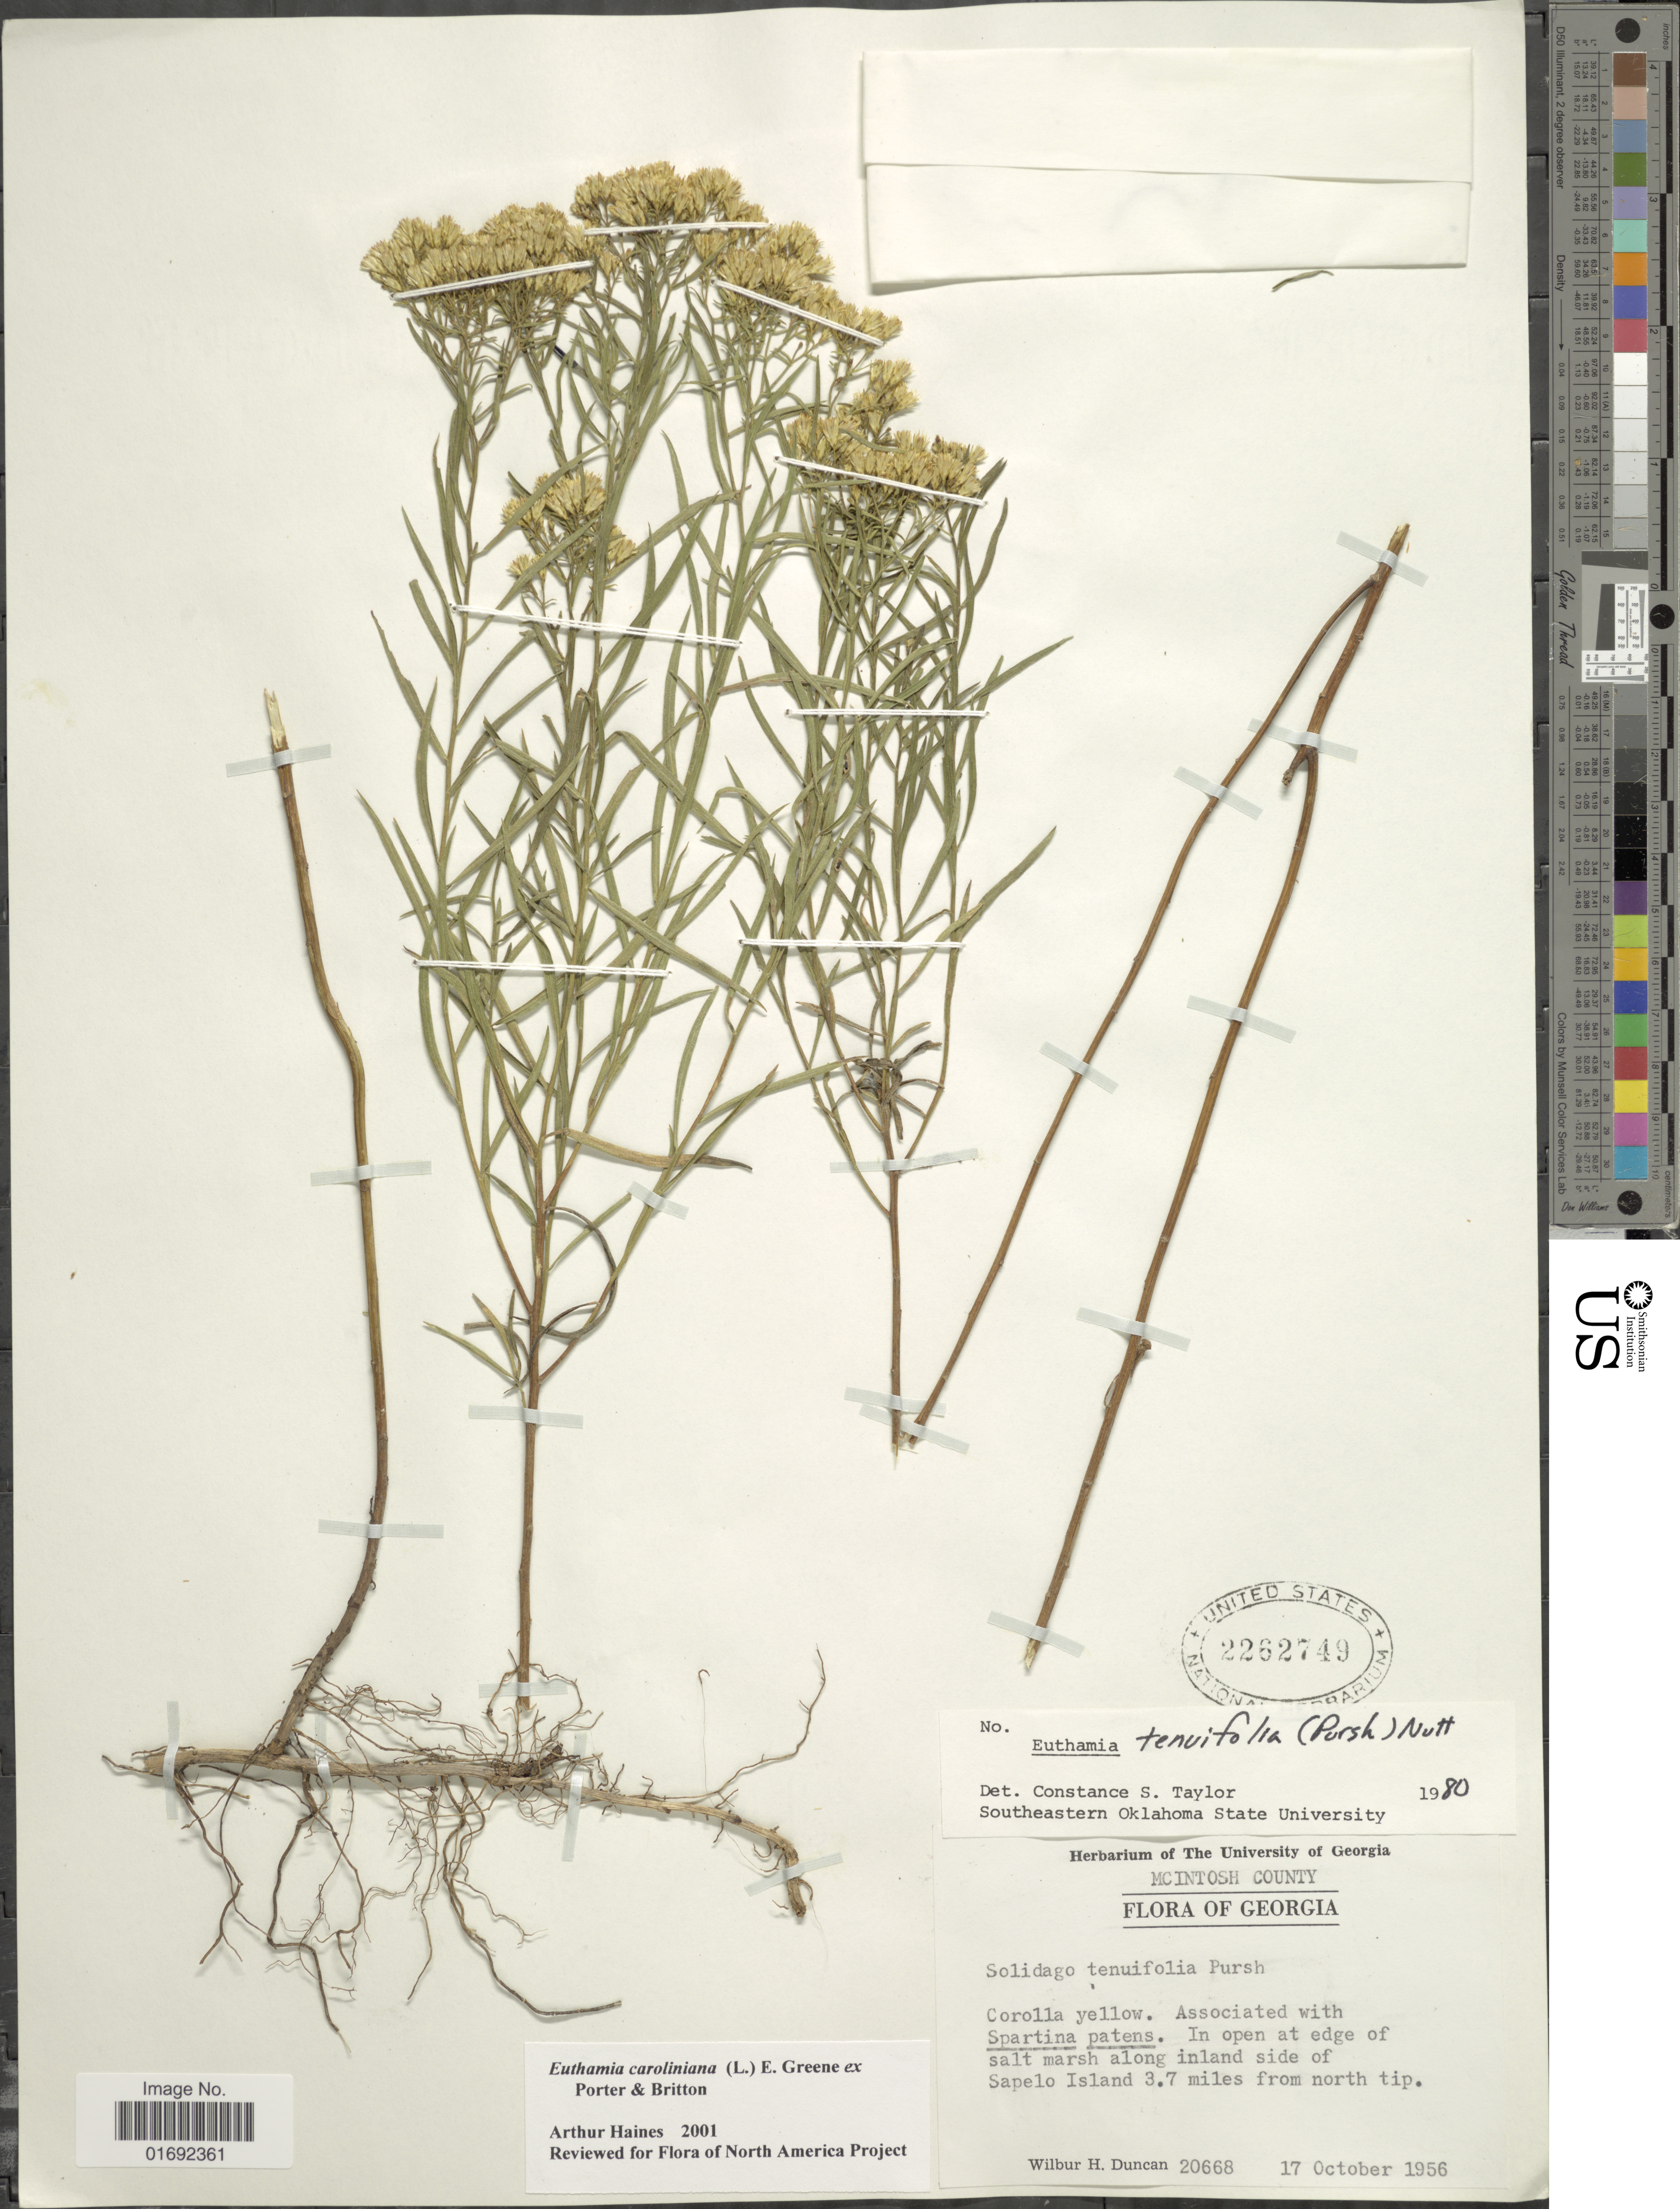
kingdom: Plantae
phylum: Tracheophyta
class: Magnoliopsida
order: Asterales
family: Asteraceae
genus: Euthamia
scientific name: Euthamia hirtipes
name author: (Fernald) Sieren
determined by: Urbatsch, Lowell E., Curator (LSU), Louisiana State University (UNITED STATES)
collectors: W. H. Duncan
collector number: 20668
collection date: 1956-10-17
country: United States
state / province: Georgia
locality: McIntosh County, along inland side of Sapelo Island 3.7 miles from north tip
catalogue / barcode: US 2262749